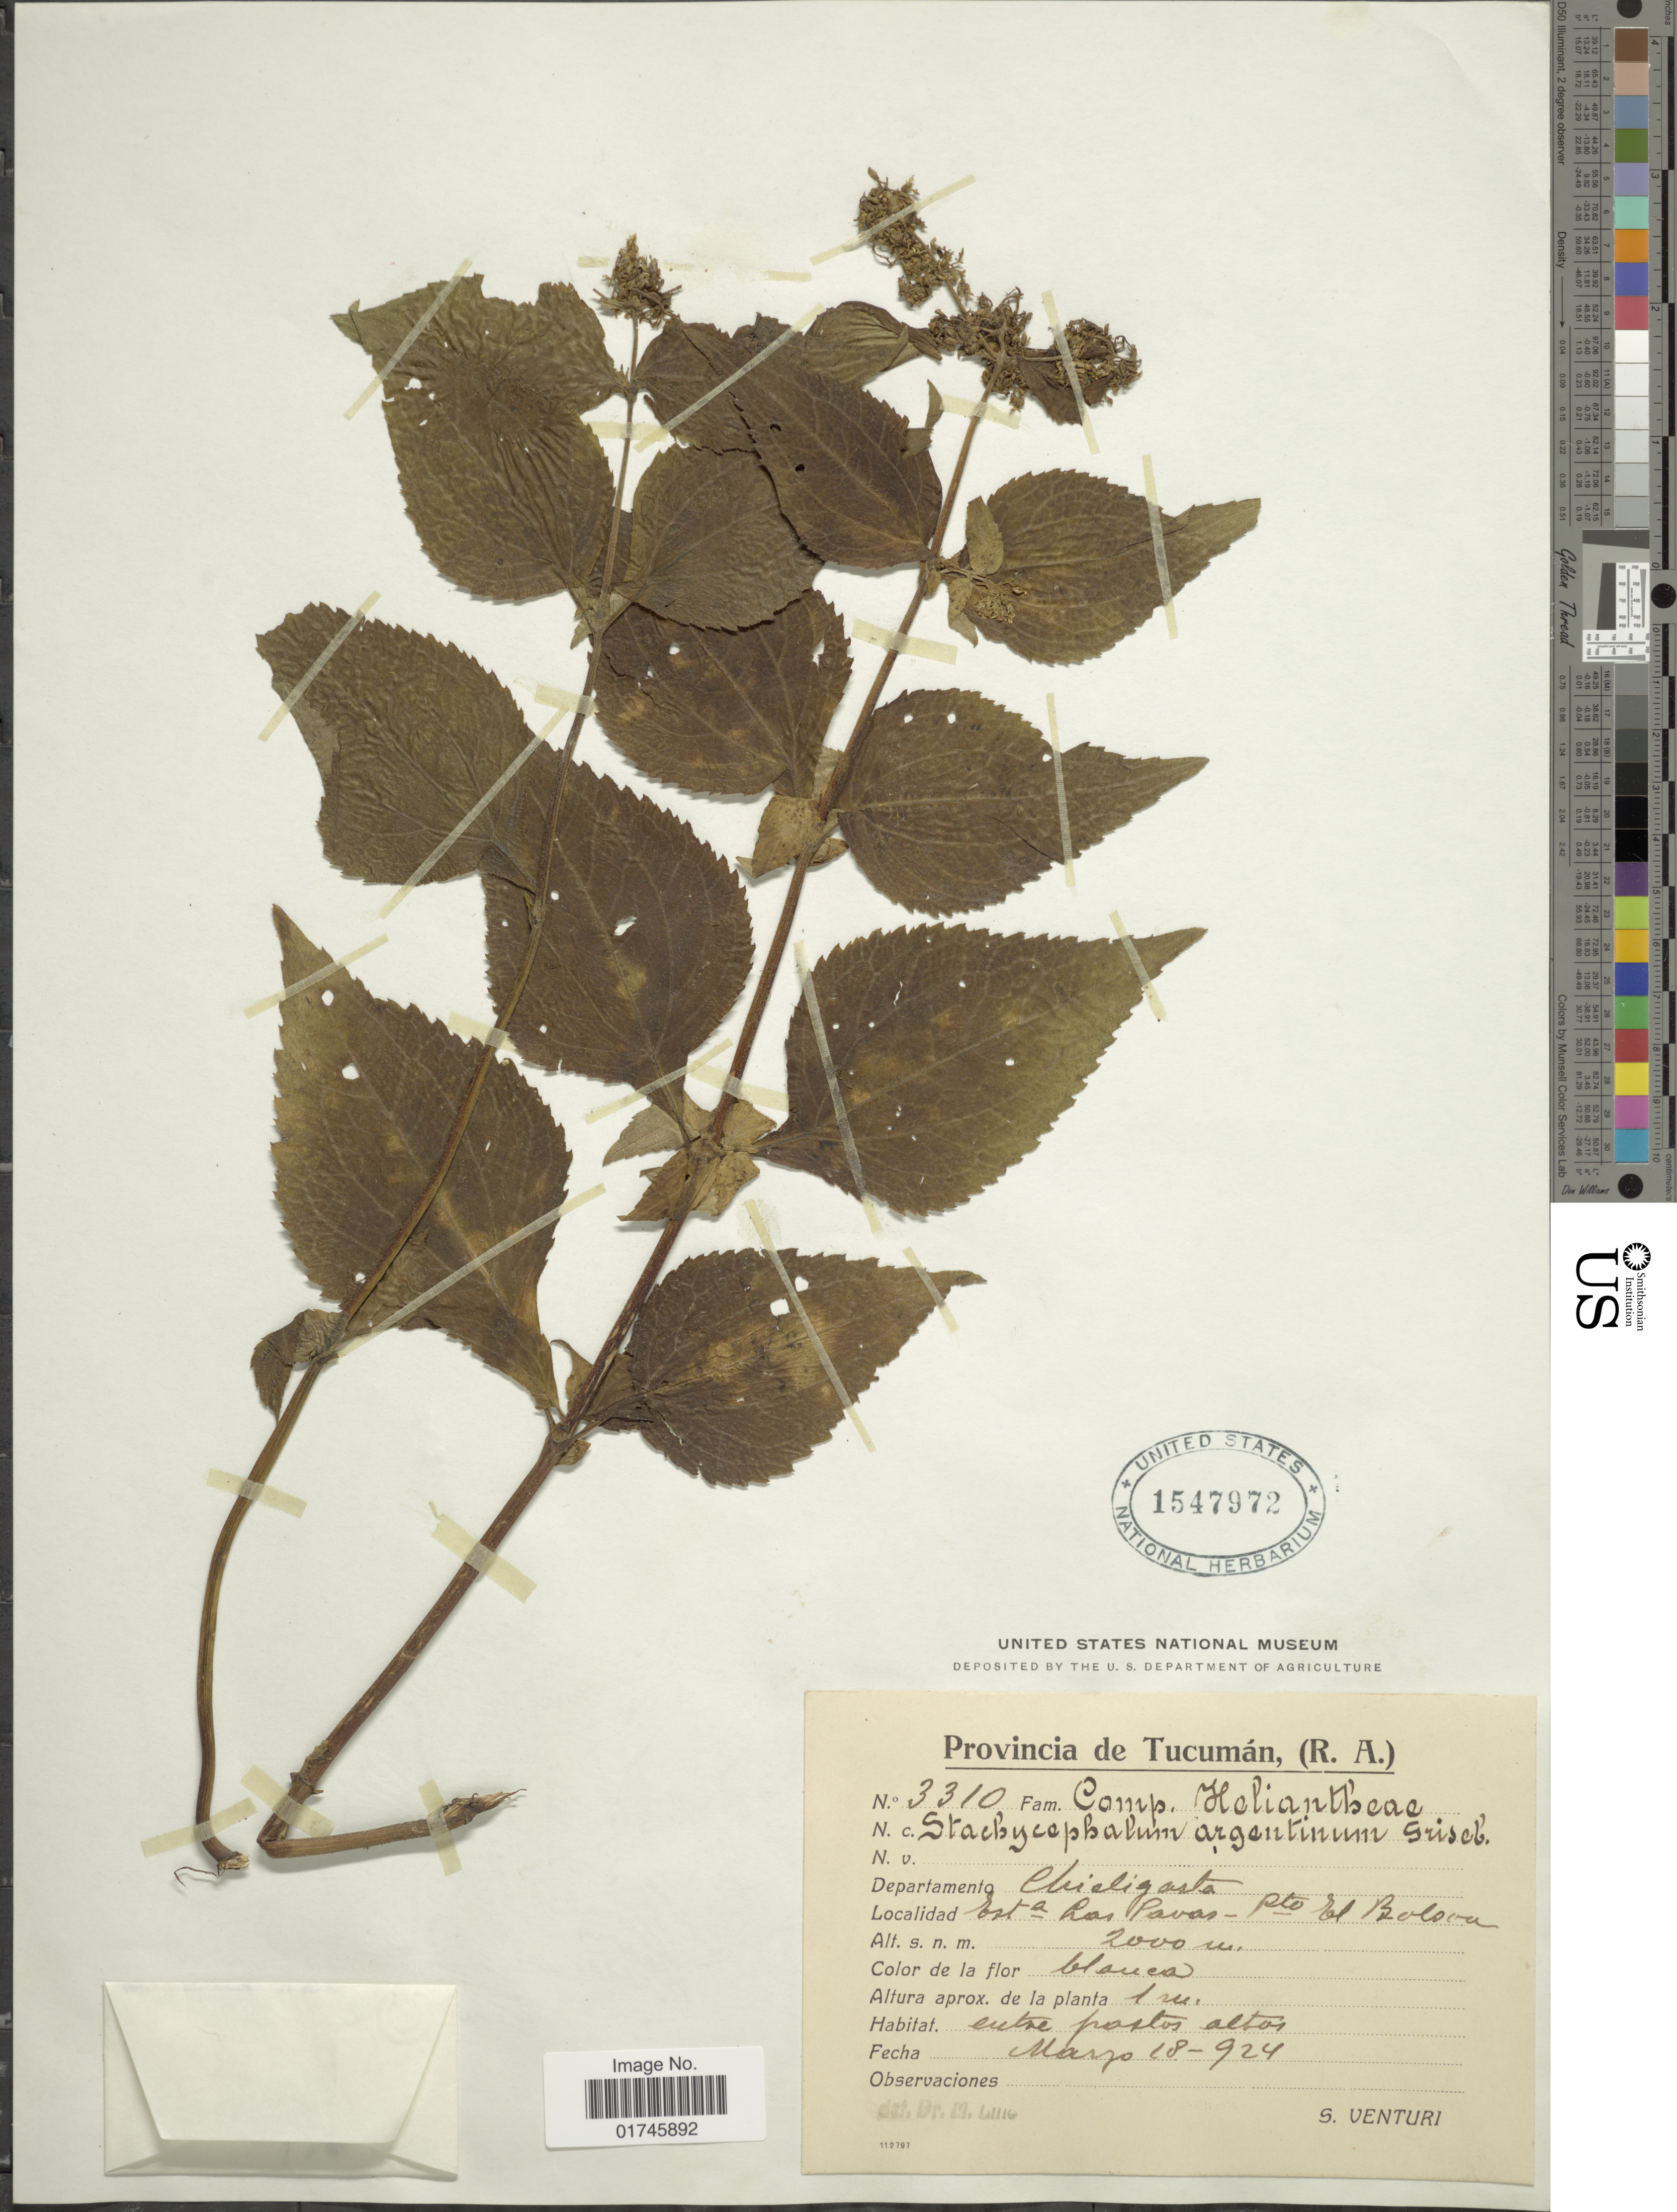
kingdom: Plantae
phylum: Tracheophyta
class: Magnoliopsida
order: Asterales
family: Asteraceae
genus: Stachycephalum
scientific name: Stachycephalum argentinum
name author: Griseb.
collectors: S. Venturi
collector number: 3310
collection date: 1924-03-18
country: Argentina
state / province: Tucuman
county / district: Chicligasta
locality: Est- a Las Pavas- Pto El Bolsón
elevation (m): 2000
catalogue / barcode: US 1547972